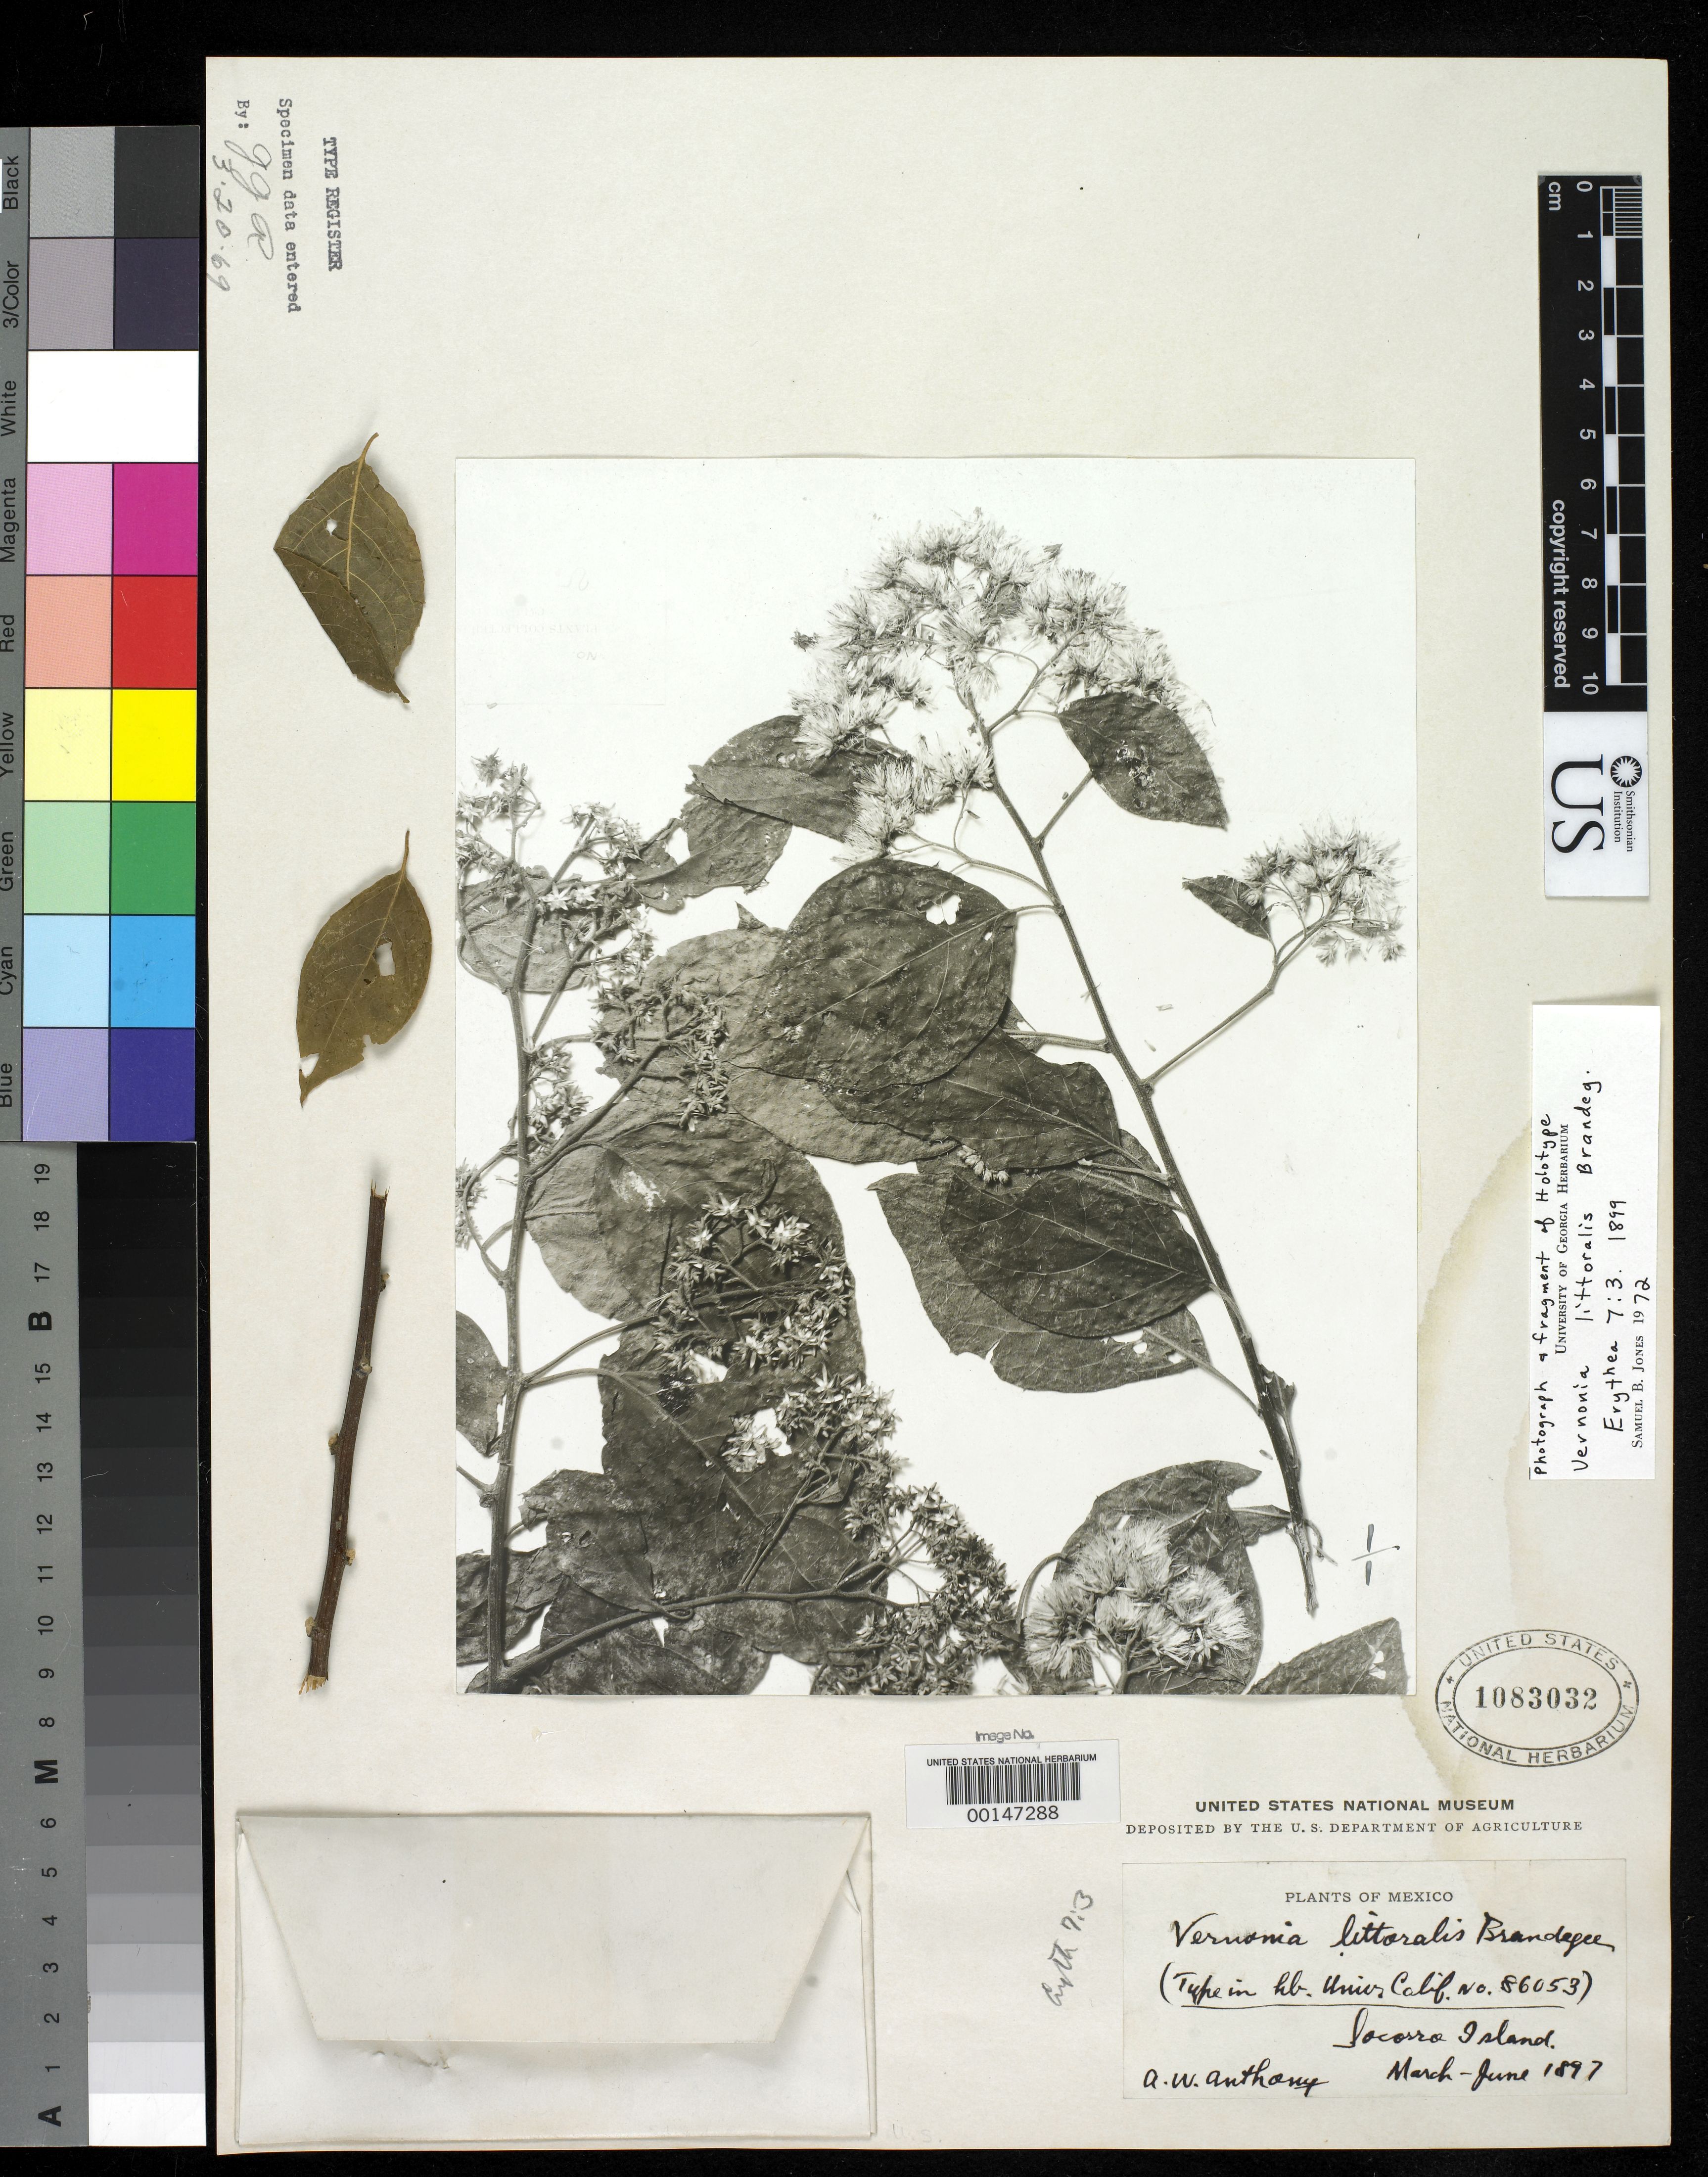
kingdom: Plantae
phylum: Tracheophyta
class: Magnoliopsida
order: Asterales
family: Asteraceae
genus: Vernonia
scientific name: Vernonia littoralis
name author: Brandegee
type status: Type Fragment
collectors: A. W. Anthony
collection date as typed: Mar 1897 to -- Jun 1897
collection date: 1897-03/1897-06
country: Mexico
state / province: Colima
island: Socorro Island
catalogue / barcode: US 1083032